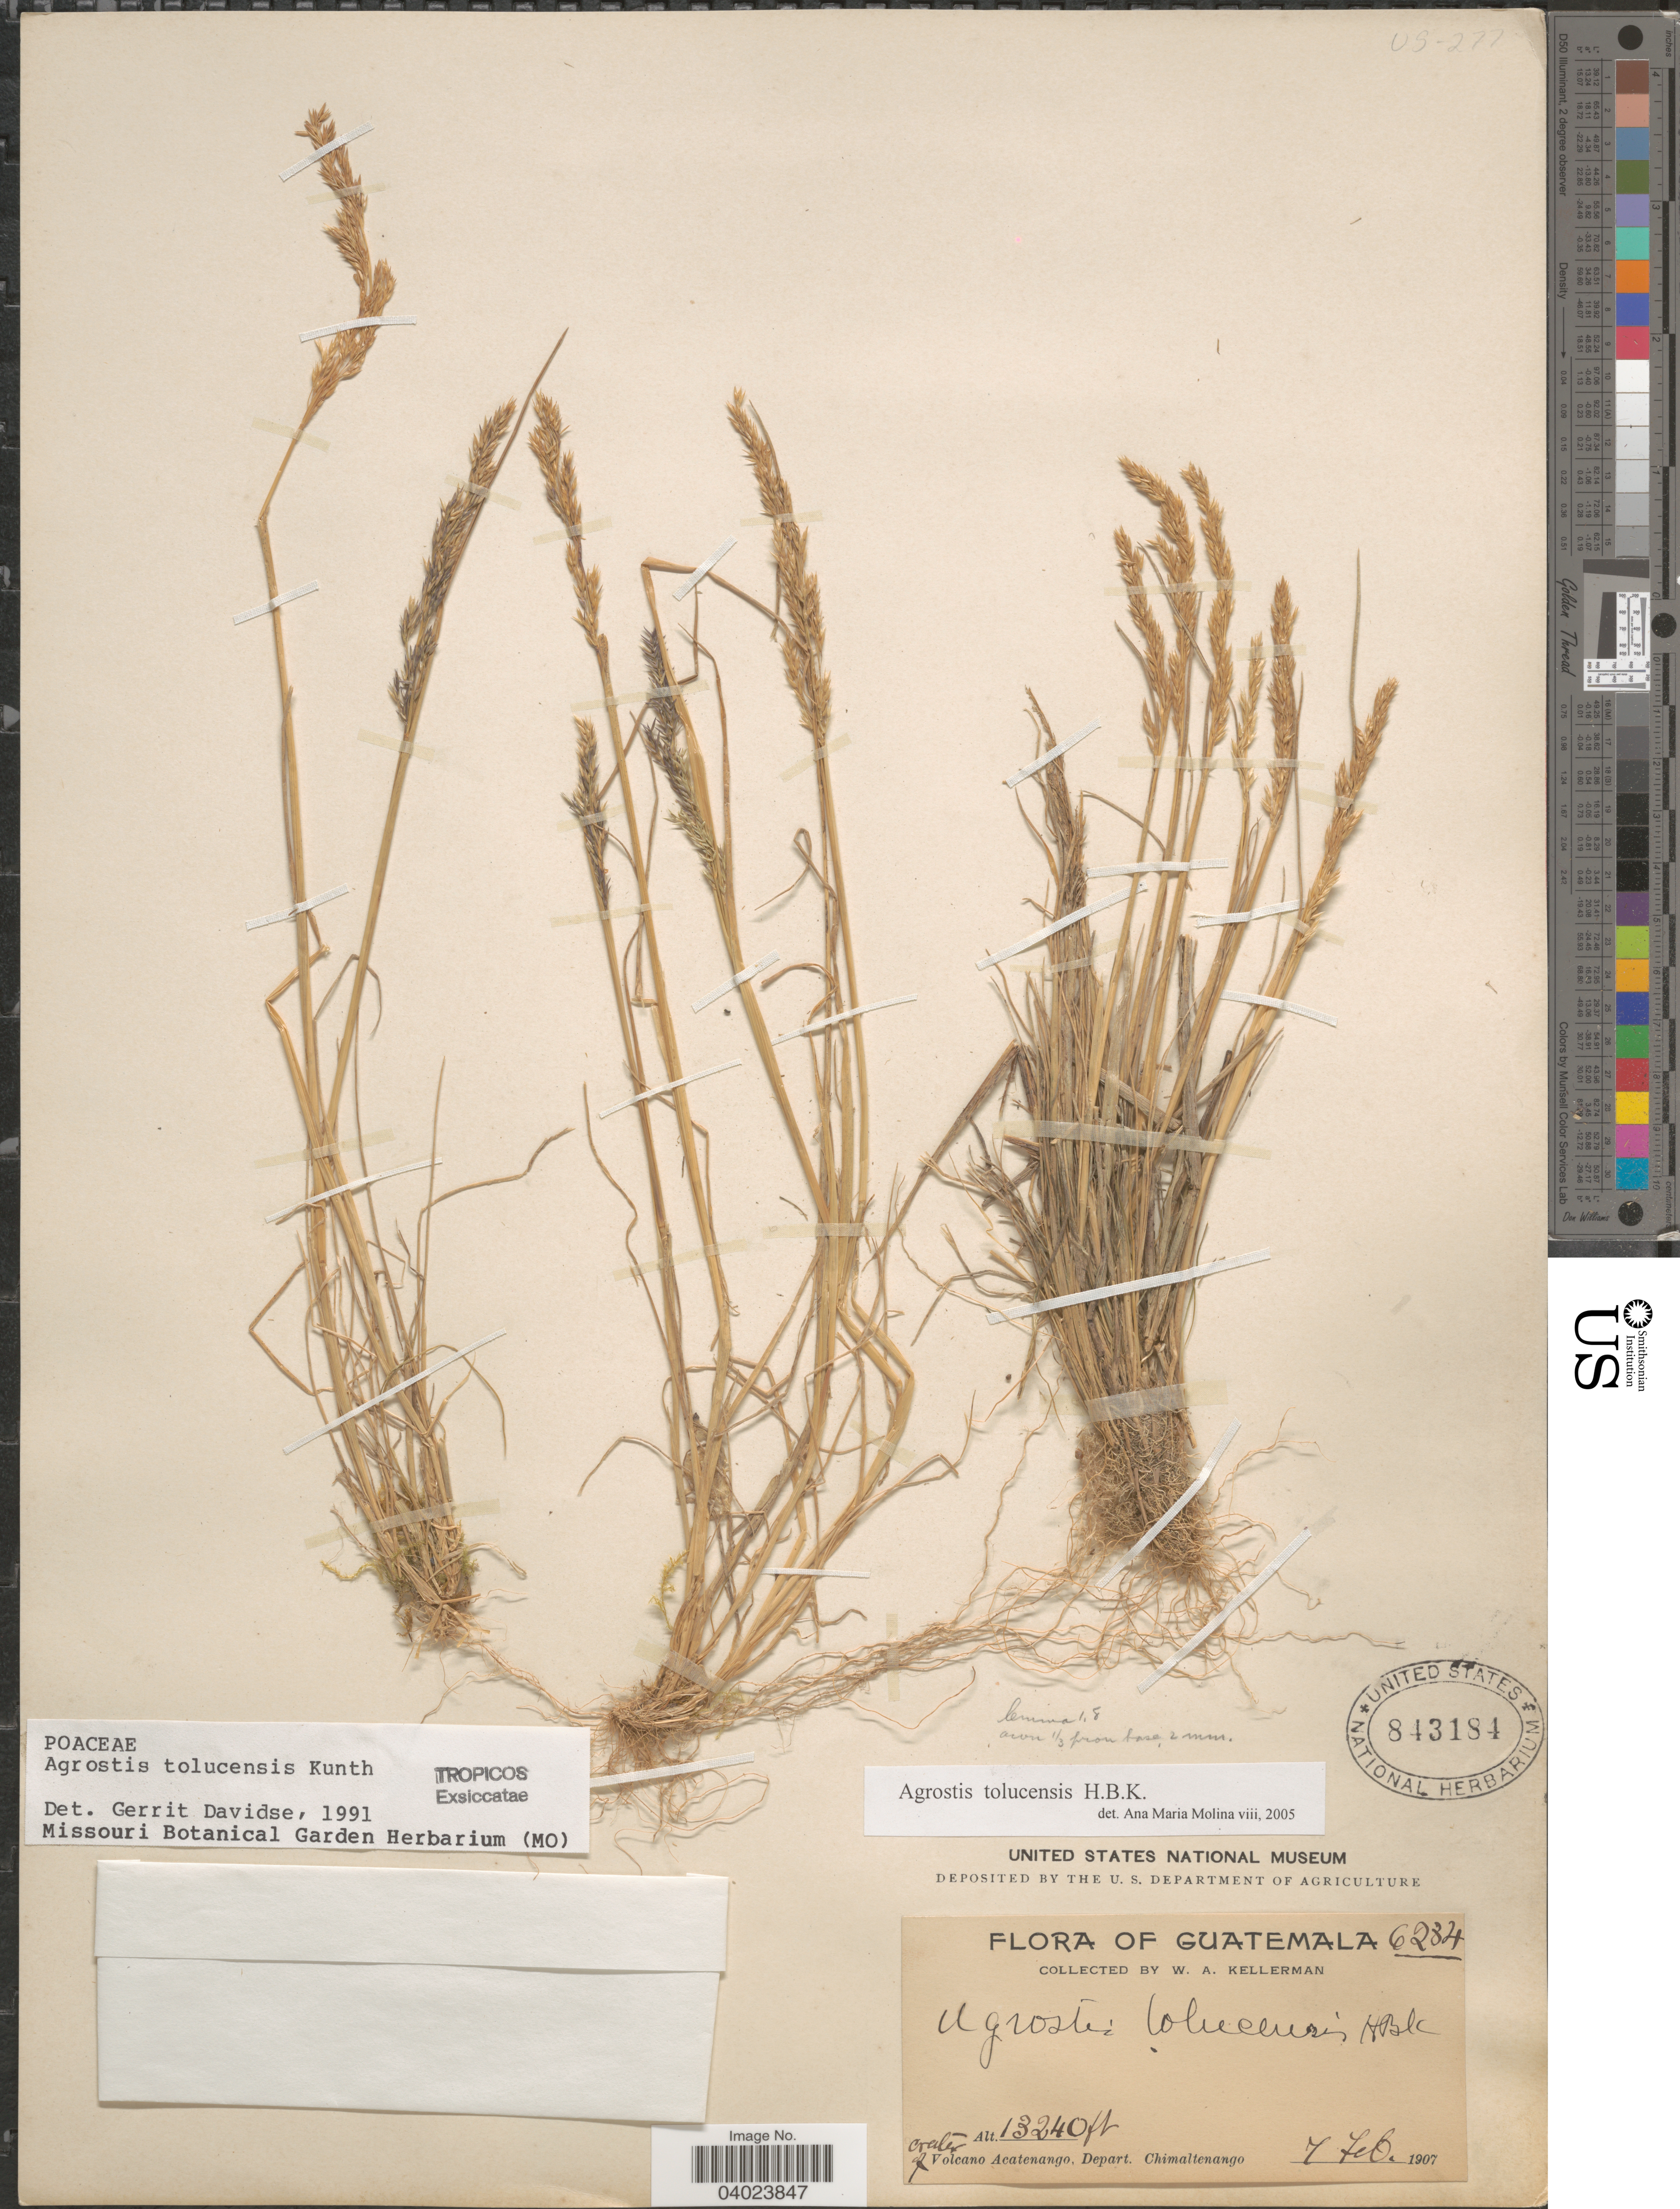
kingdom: Plantae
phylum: Tracheophyta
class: Liliopsida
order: Poales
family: Poaceae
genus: Agrostis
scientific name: Agrostis tolucensis Kunth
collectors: W. Kellerman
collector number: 6234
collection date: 1907-02-07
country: Guatemala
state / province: Chimaltenango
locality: Crater of Volcano Acatenango, Depart. Chimaltenango.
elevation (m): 4036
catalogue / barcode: US 843184